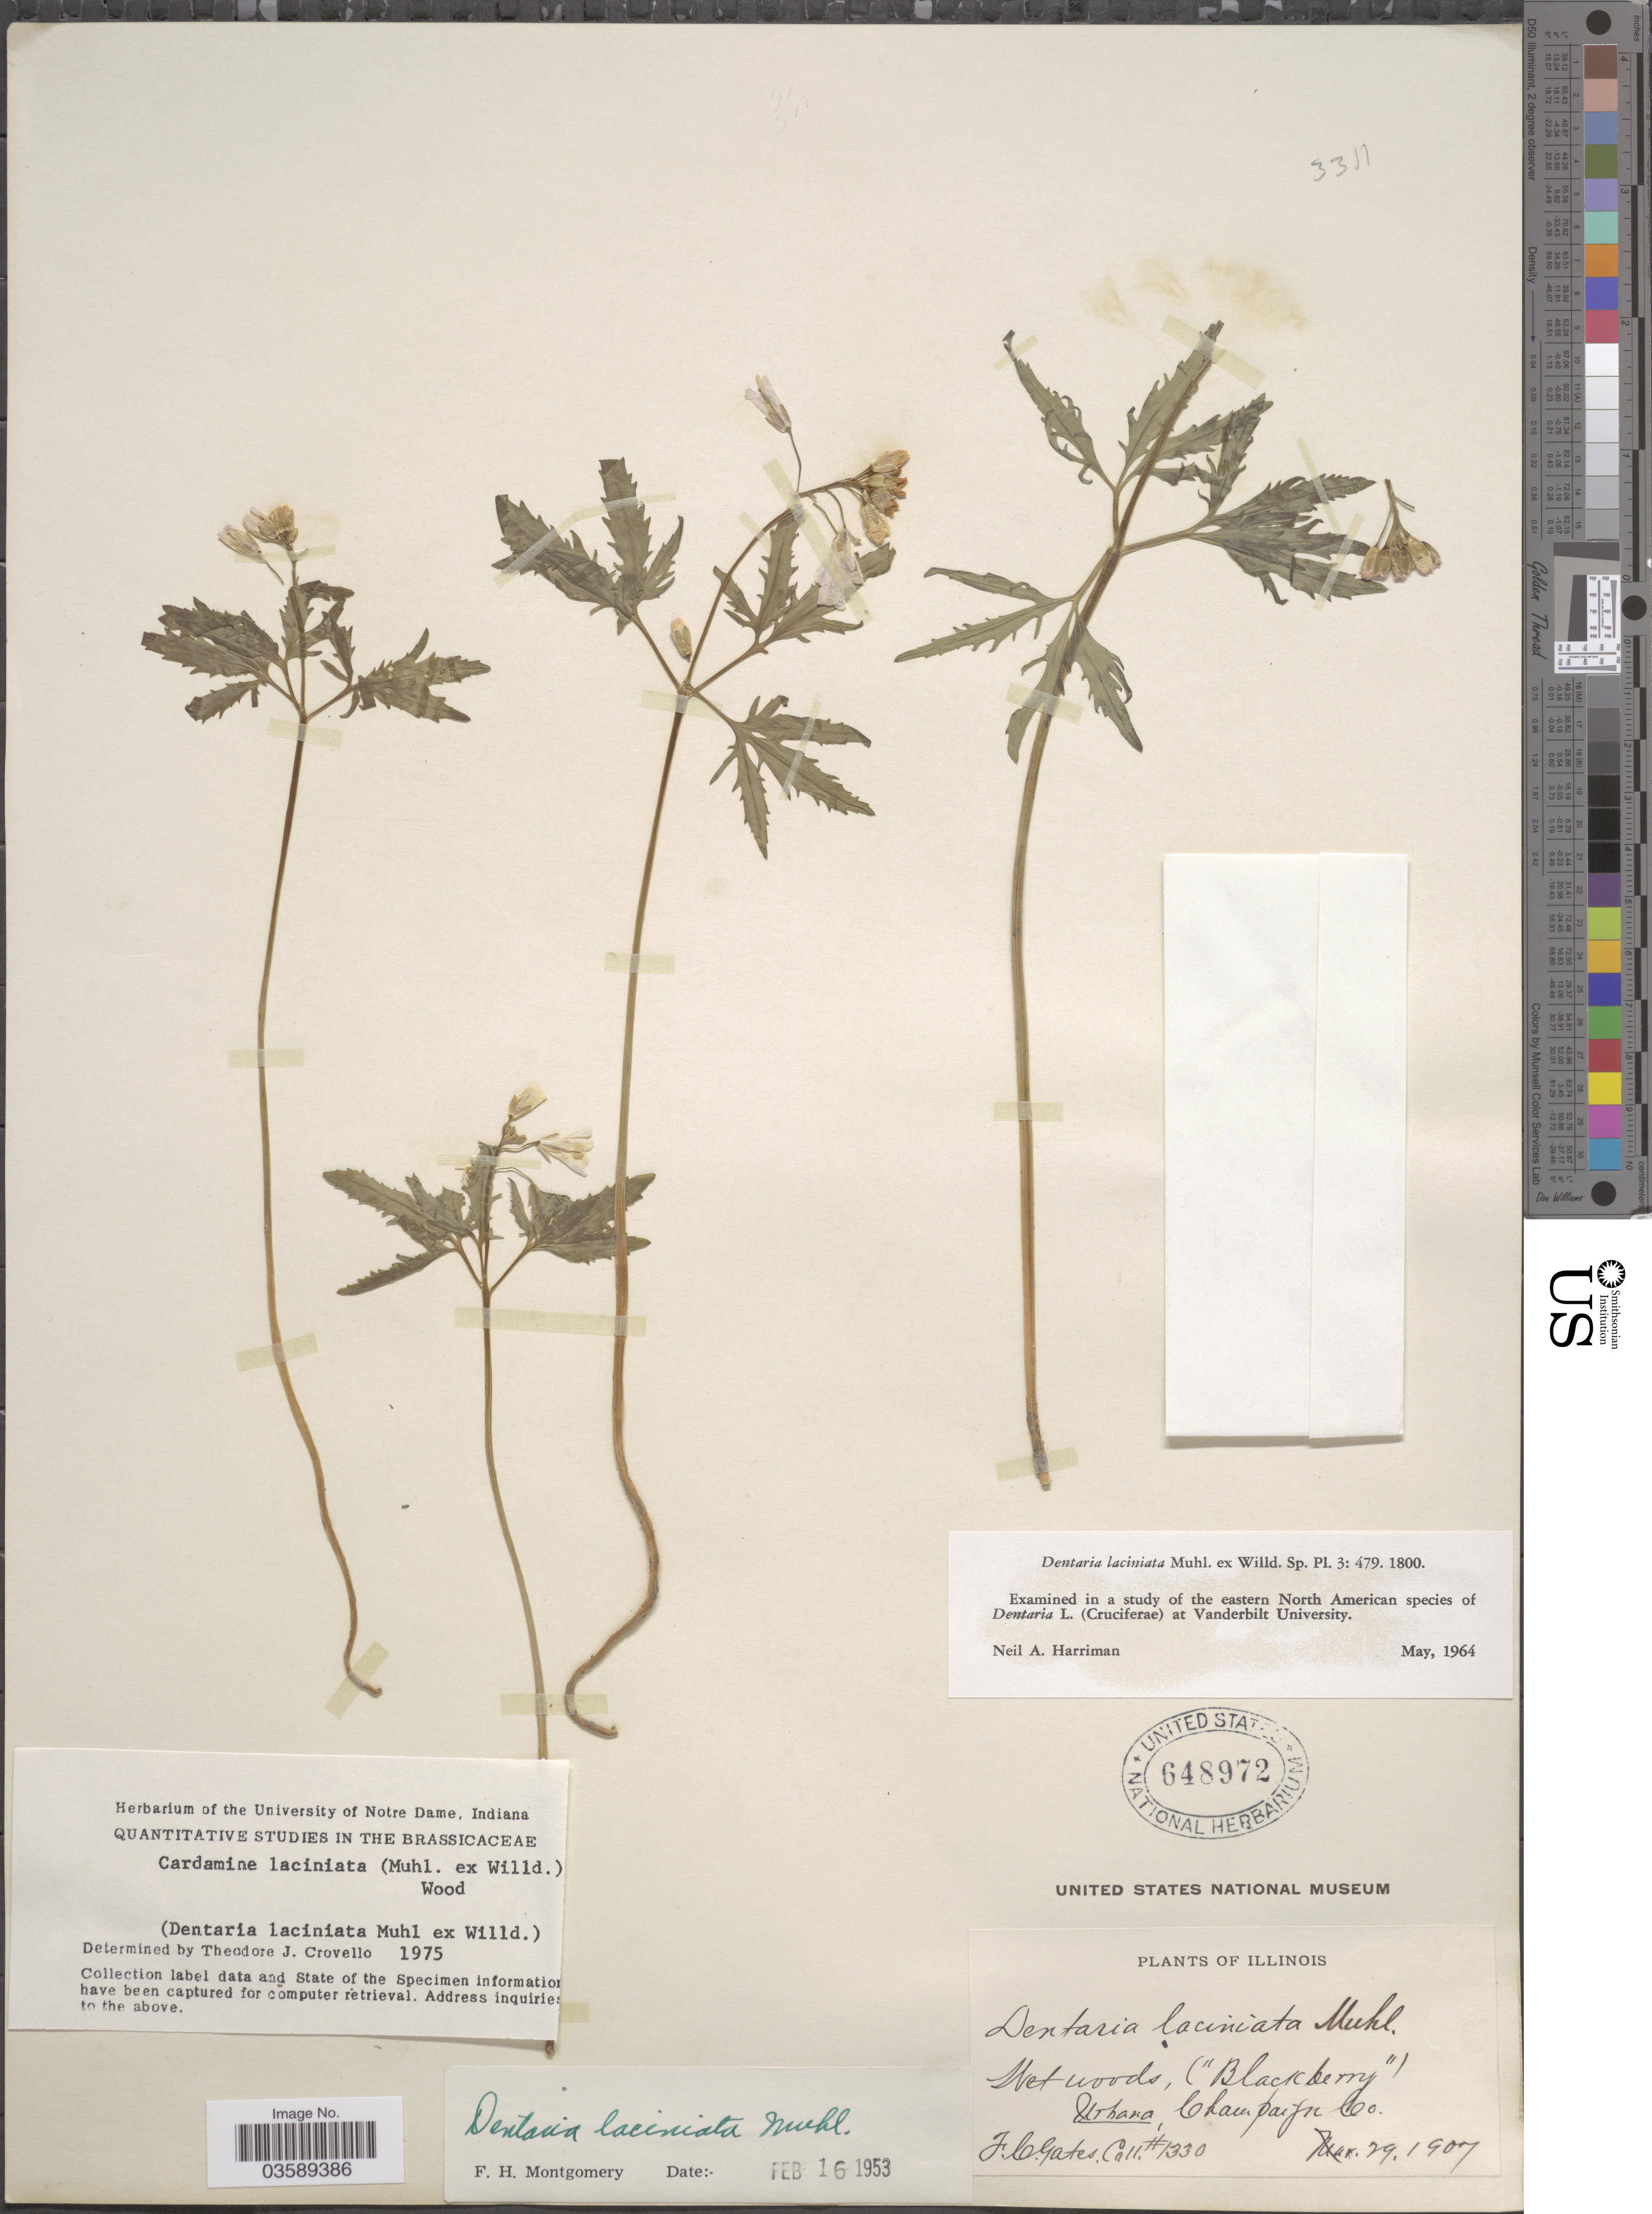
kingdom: Plantae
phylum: Tracheophyta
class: Magnoliopsida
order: Brassicales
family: Brassicaceae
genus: Cardamine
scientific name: Cardamine laciniata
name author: (Hook.) Steud.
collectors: F. C. Gates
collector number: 1330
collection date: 1907-05-29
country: United States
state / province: Illinois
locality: Urbana, Champaign Co.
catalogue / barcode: US 648972